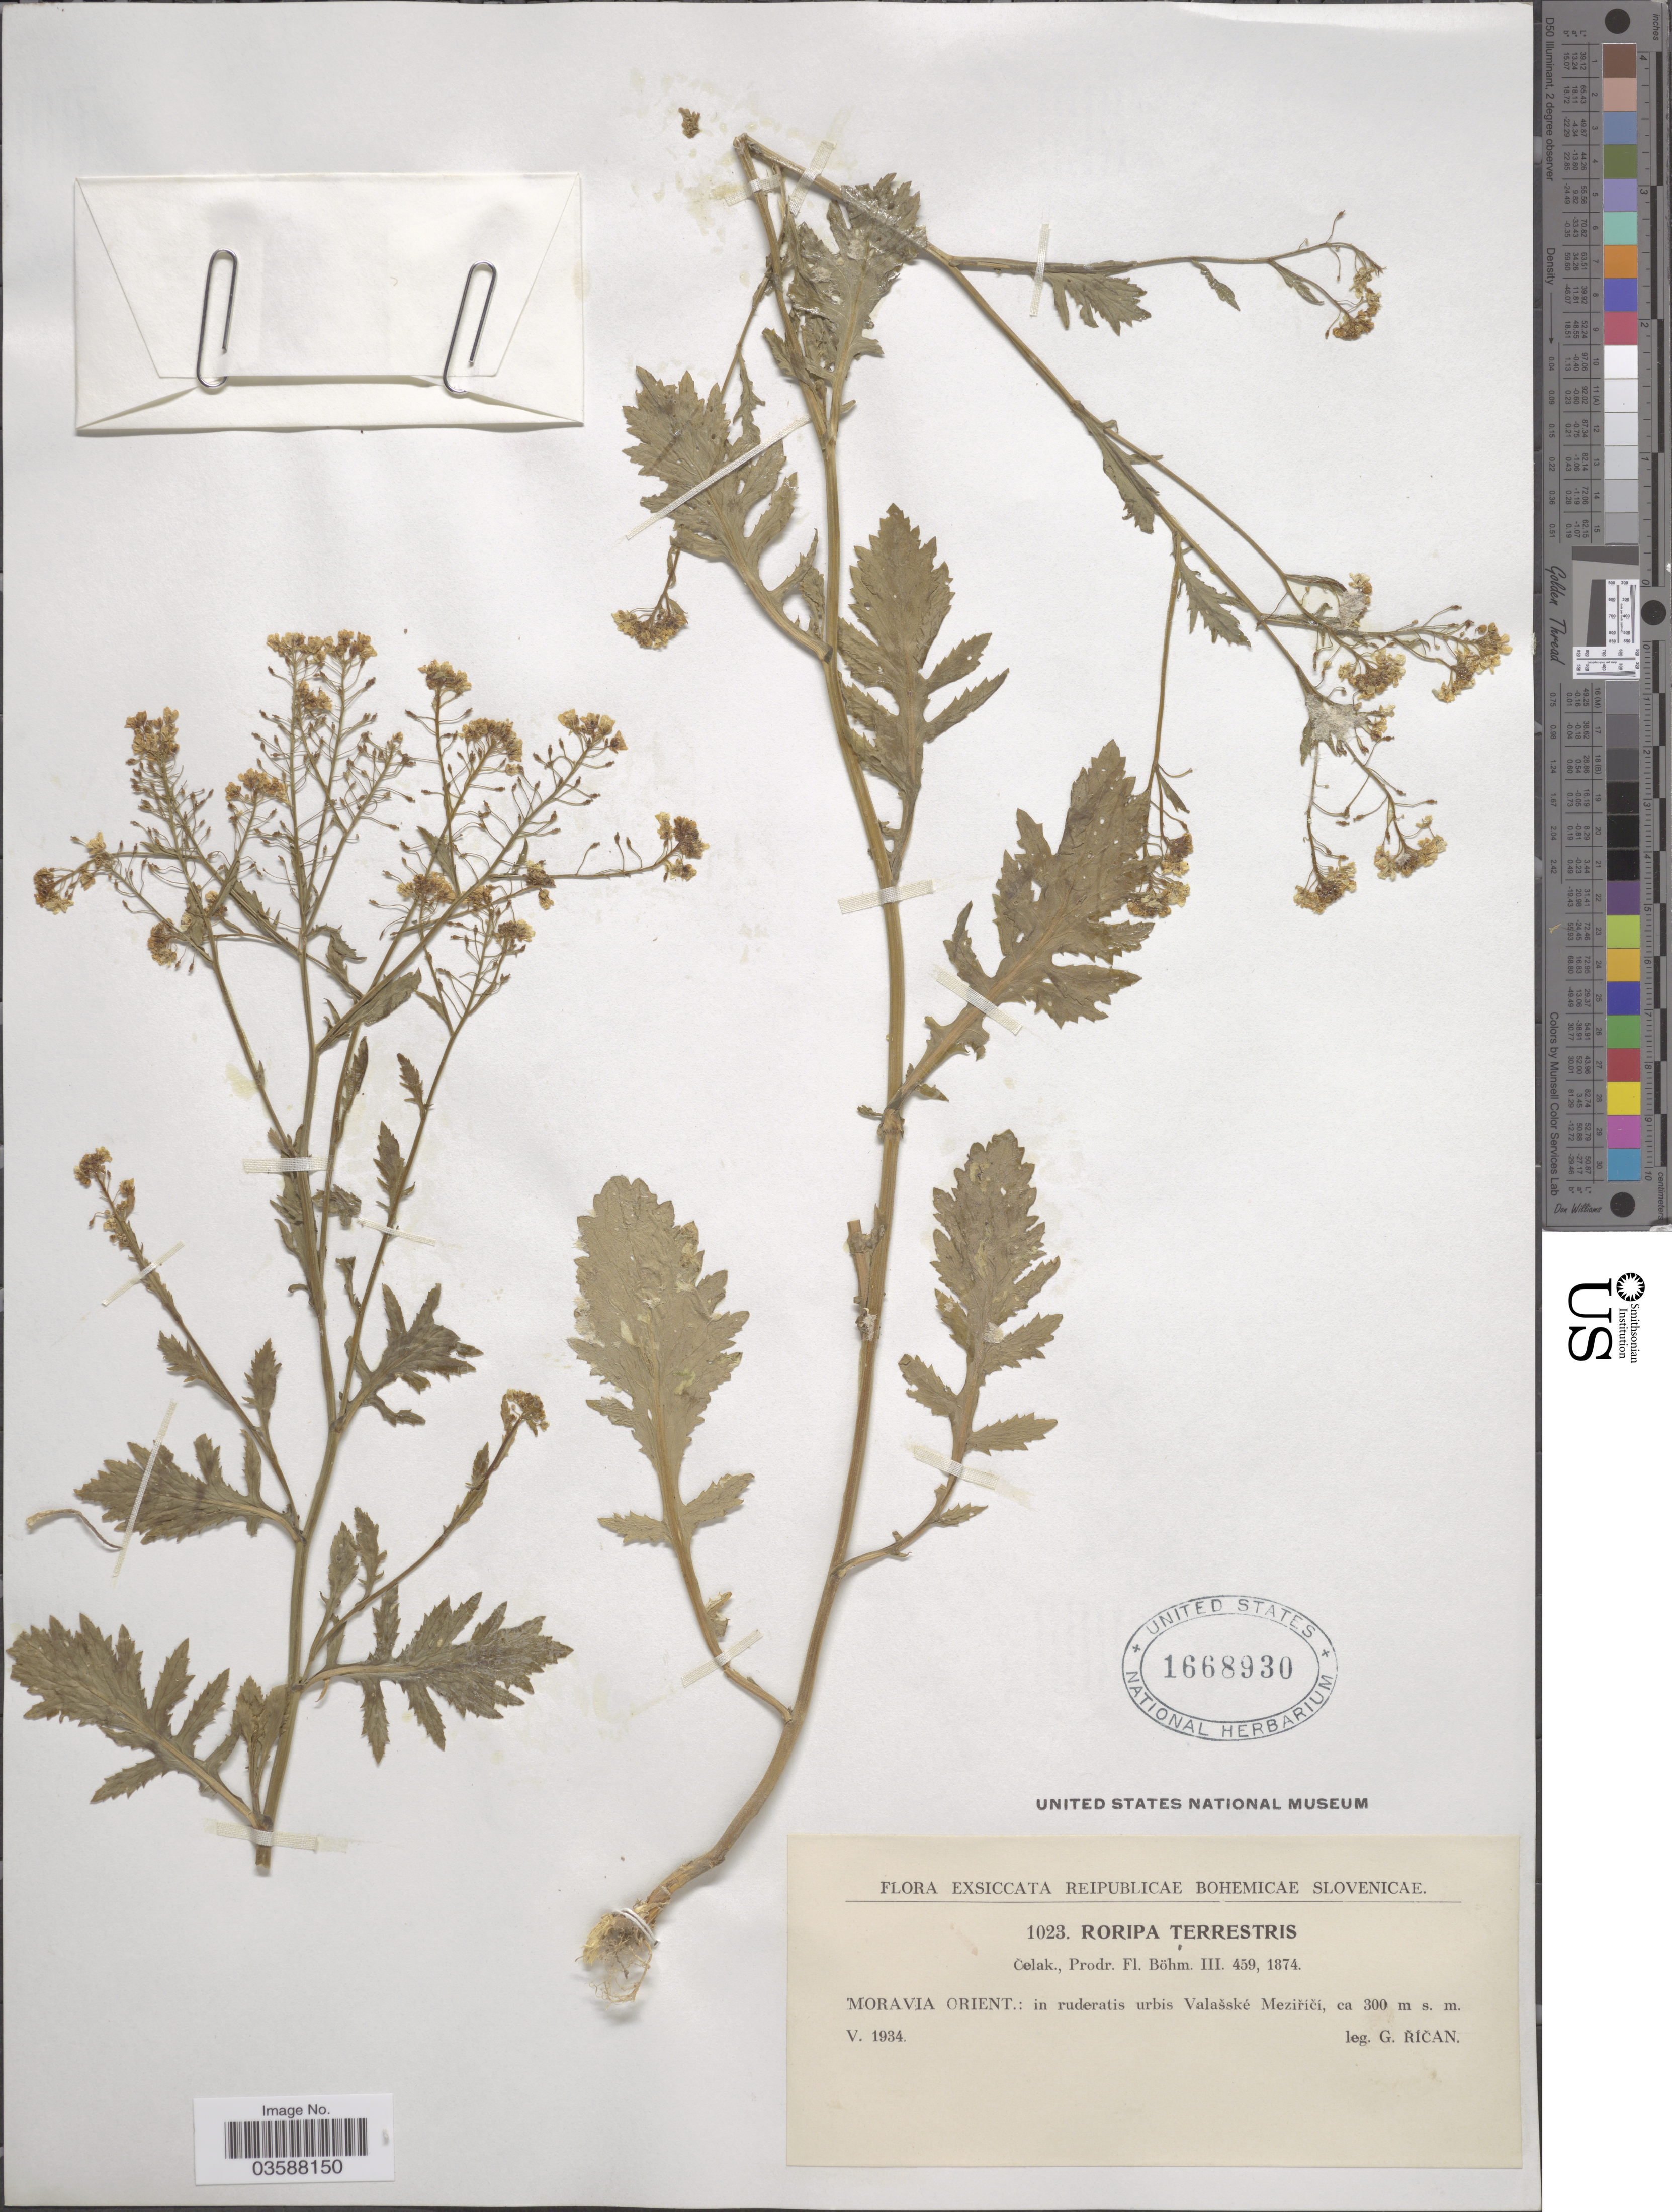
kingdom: Plantae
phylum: Tracheophyta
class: Magnoliopsida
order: Brassicales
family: Brassicaceae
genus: Rorippa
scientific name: Rorippa x armoracioides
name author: (Tausch) Fuss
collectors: G. Rican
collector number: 1023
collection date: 1934-05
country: Czechia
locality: Reipublicae Bohemicae Slovenicae. Moravia Orient.: in ruderatis urbis Valašské Meziříčí.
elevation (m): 300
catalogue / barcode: US 1668930